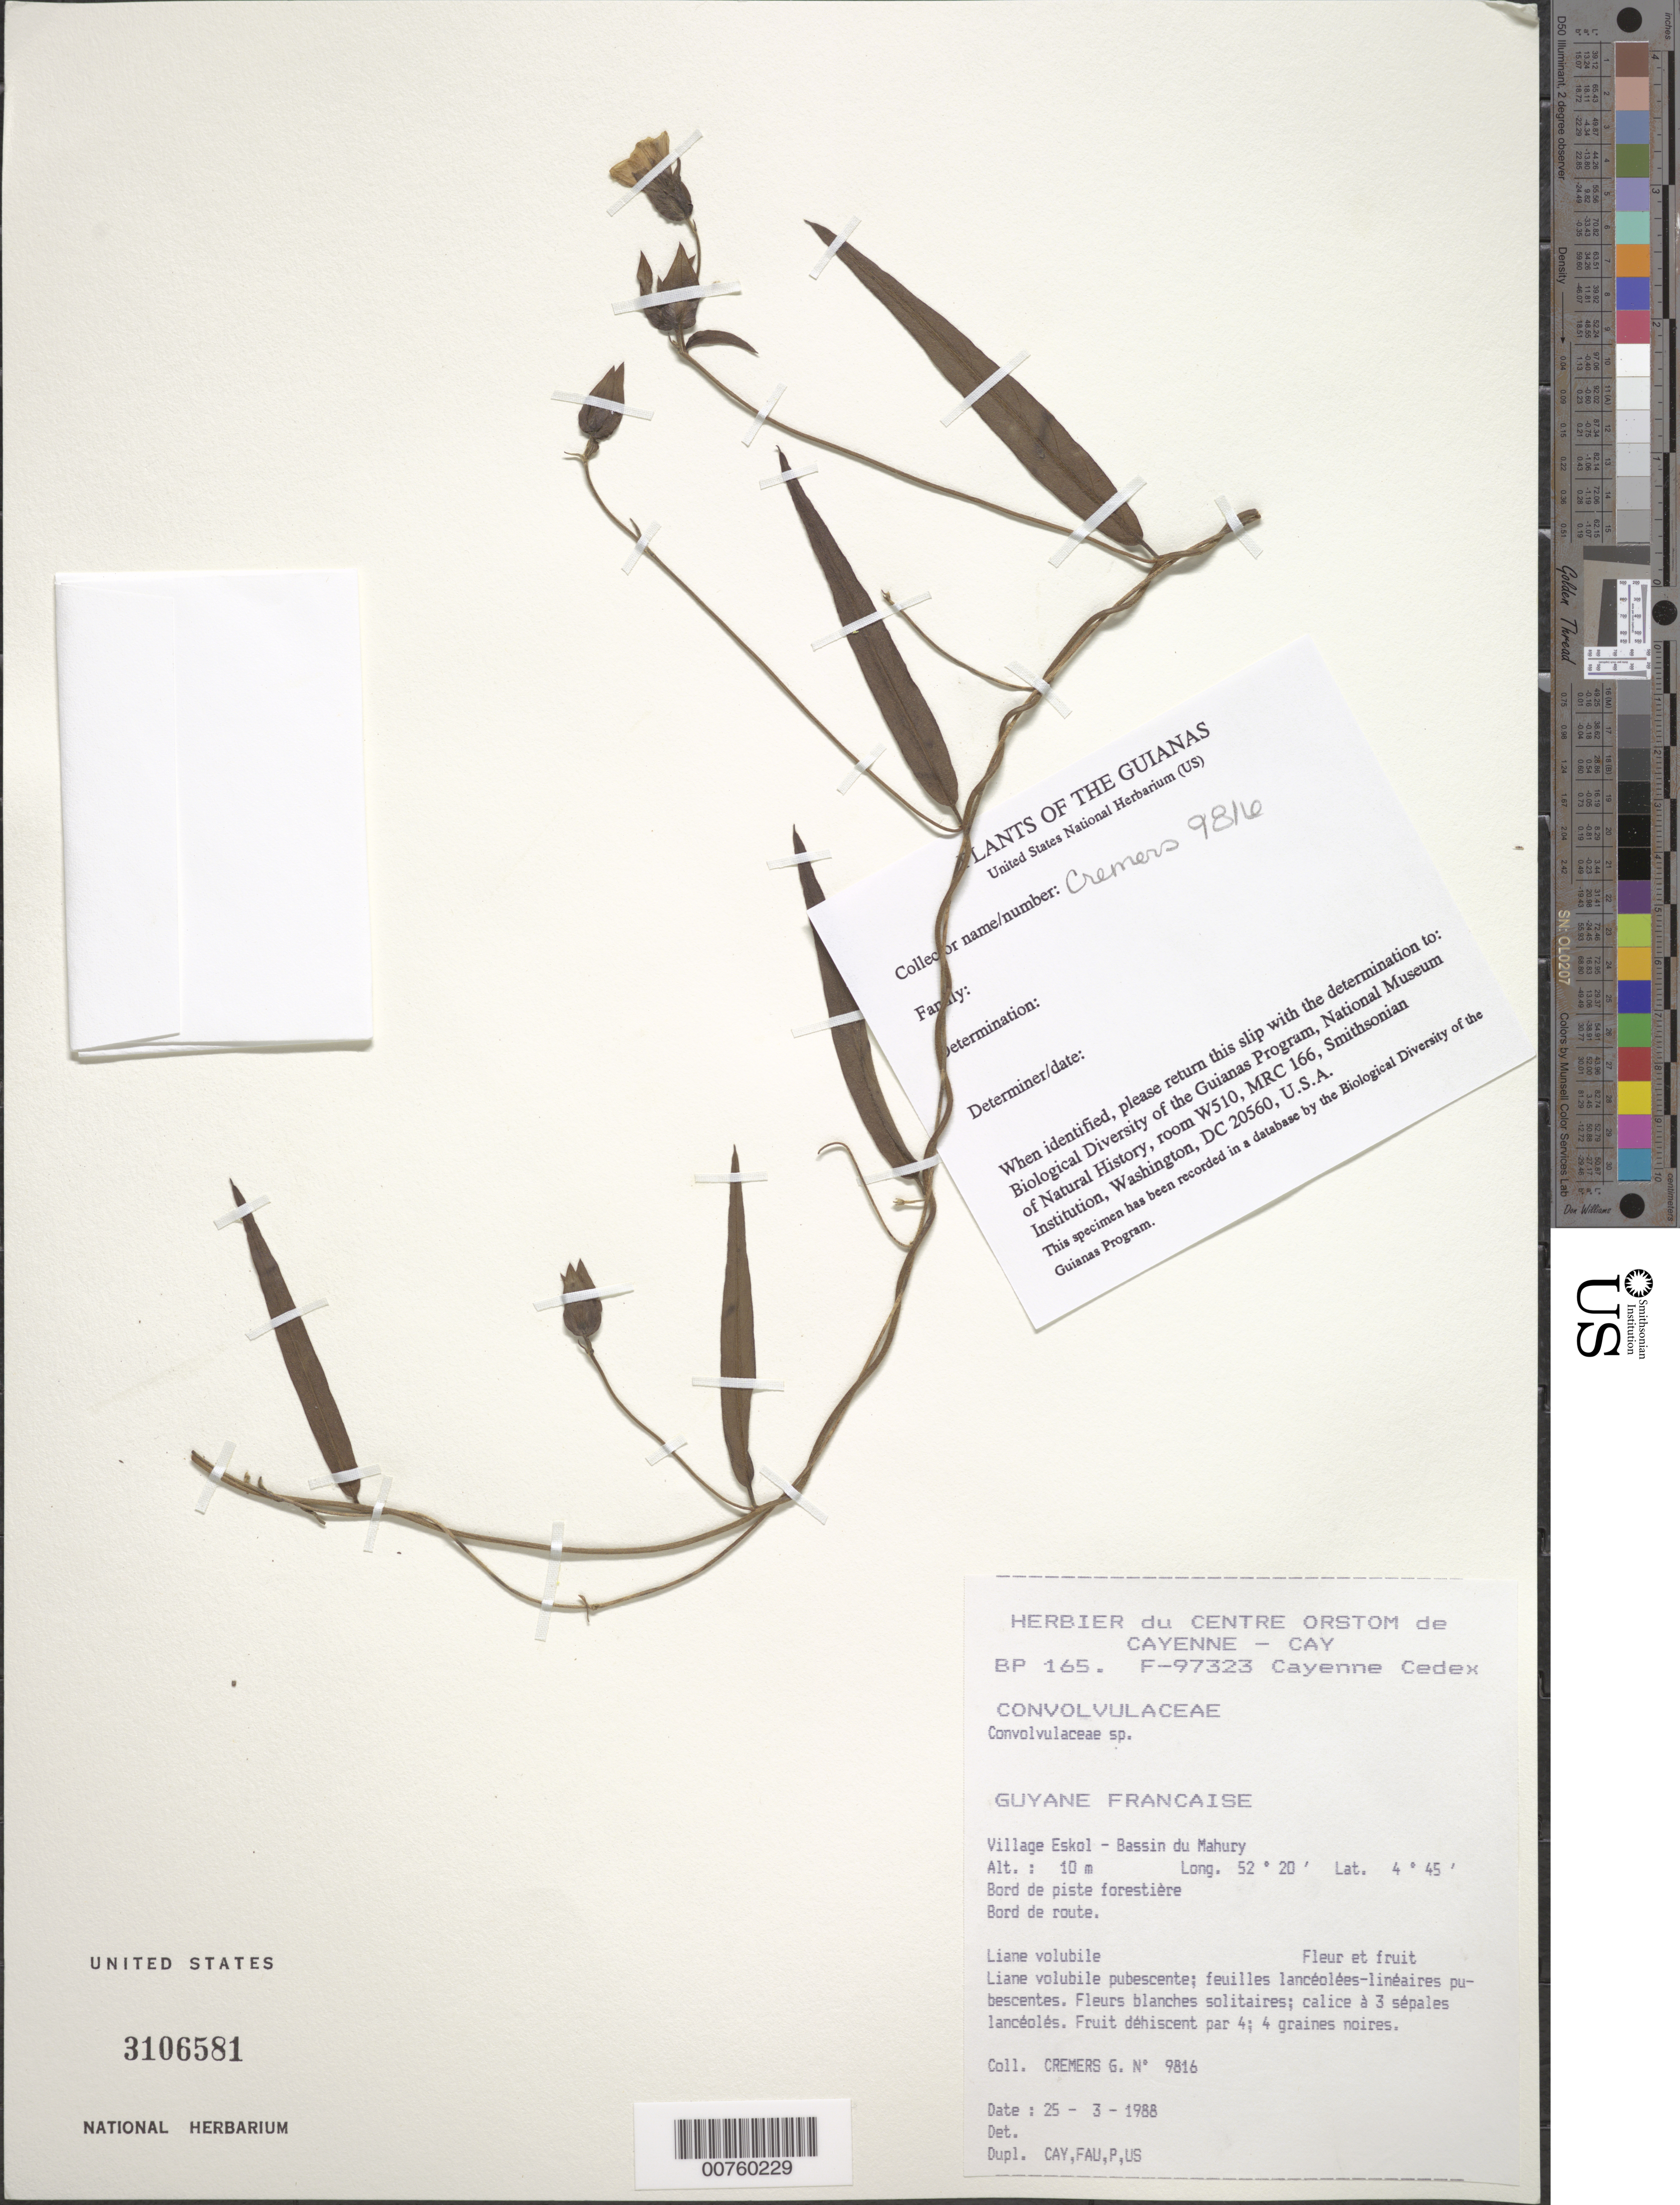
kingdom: Plantae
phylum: Tracheophyta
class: Magnoliopsida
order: Solanales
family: Convolvulaceae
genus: Aniseia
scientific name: Aniseia martinicensis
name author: (Jacq.) Choisy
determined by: Staples, G. W.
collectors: G. Cremers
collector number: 9816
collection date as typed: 25-Mar-88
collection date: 1988-03-25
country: French Guiana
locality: Eskol Village - Bassin du Mahury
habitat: Forest trail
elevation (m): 10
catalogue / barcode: US 3106581